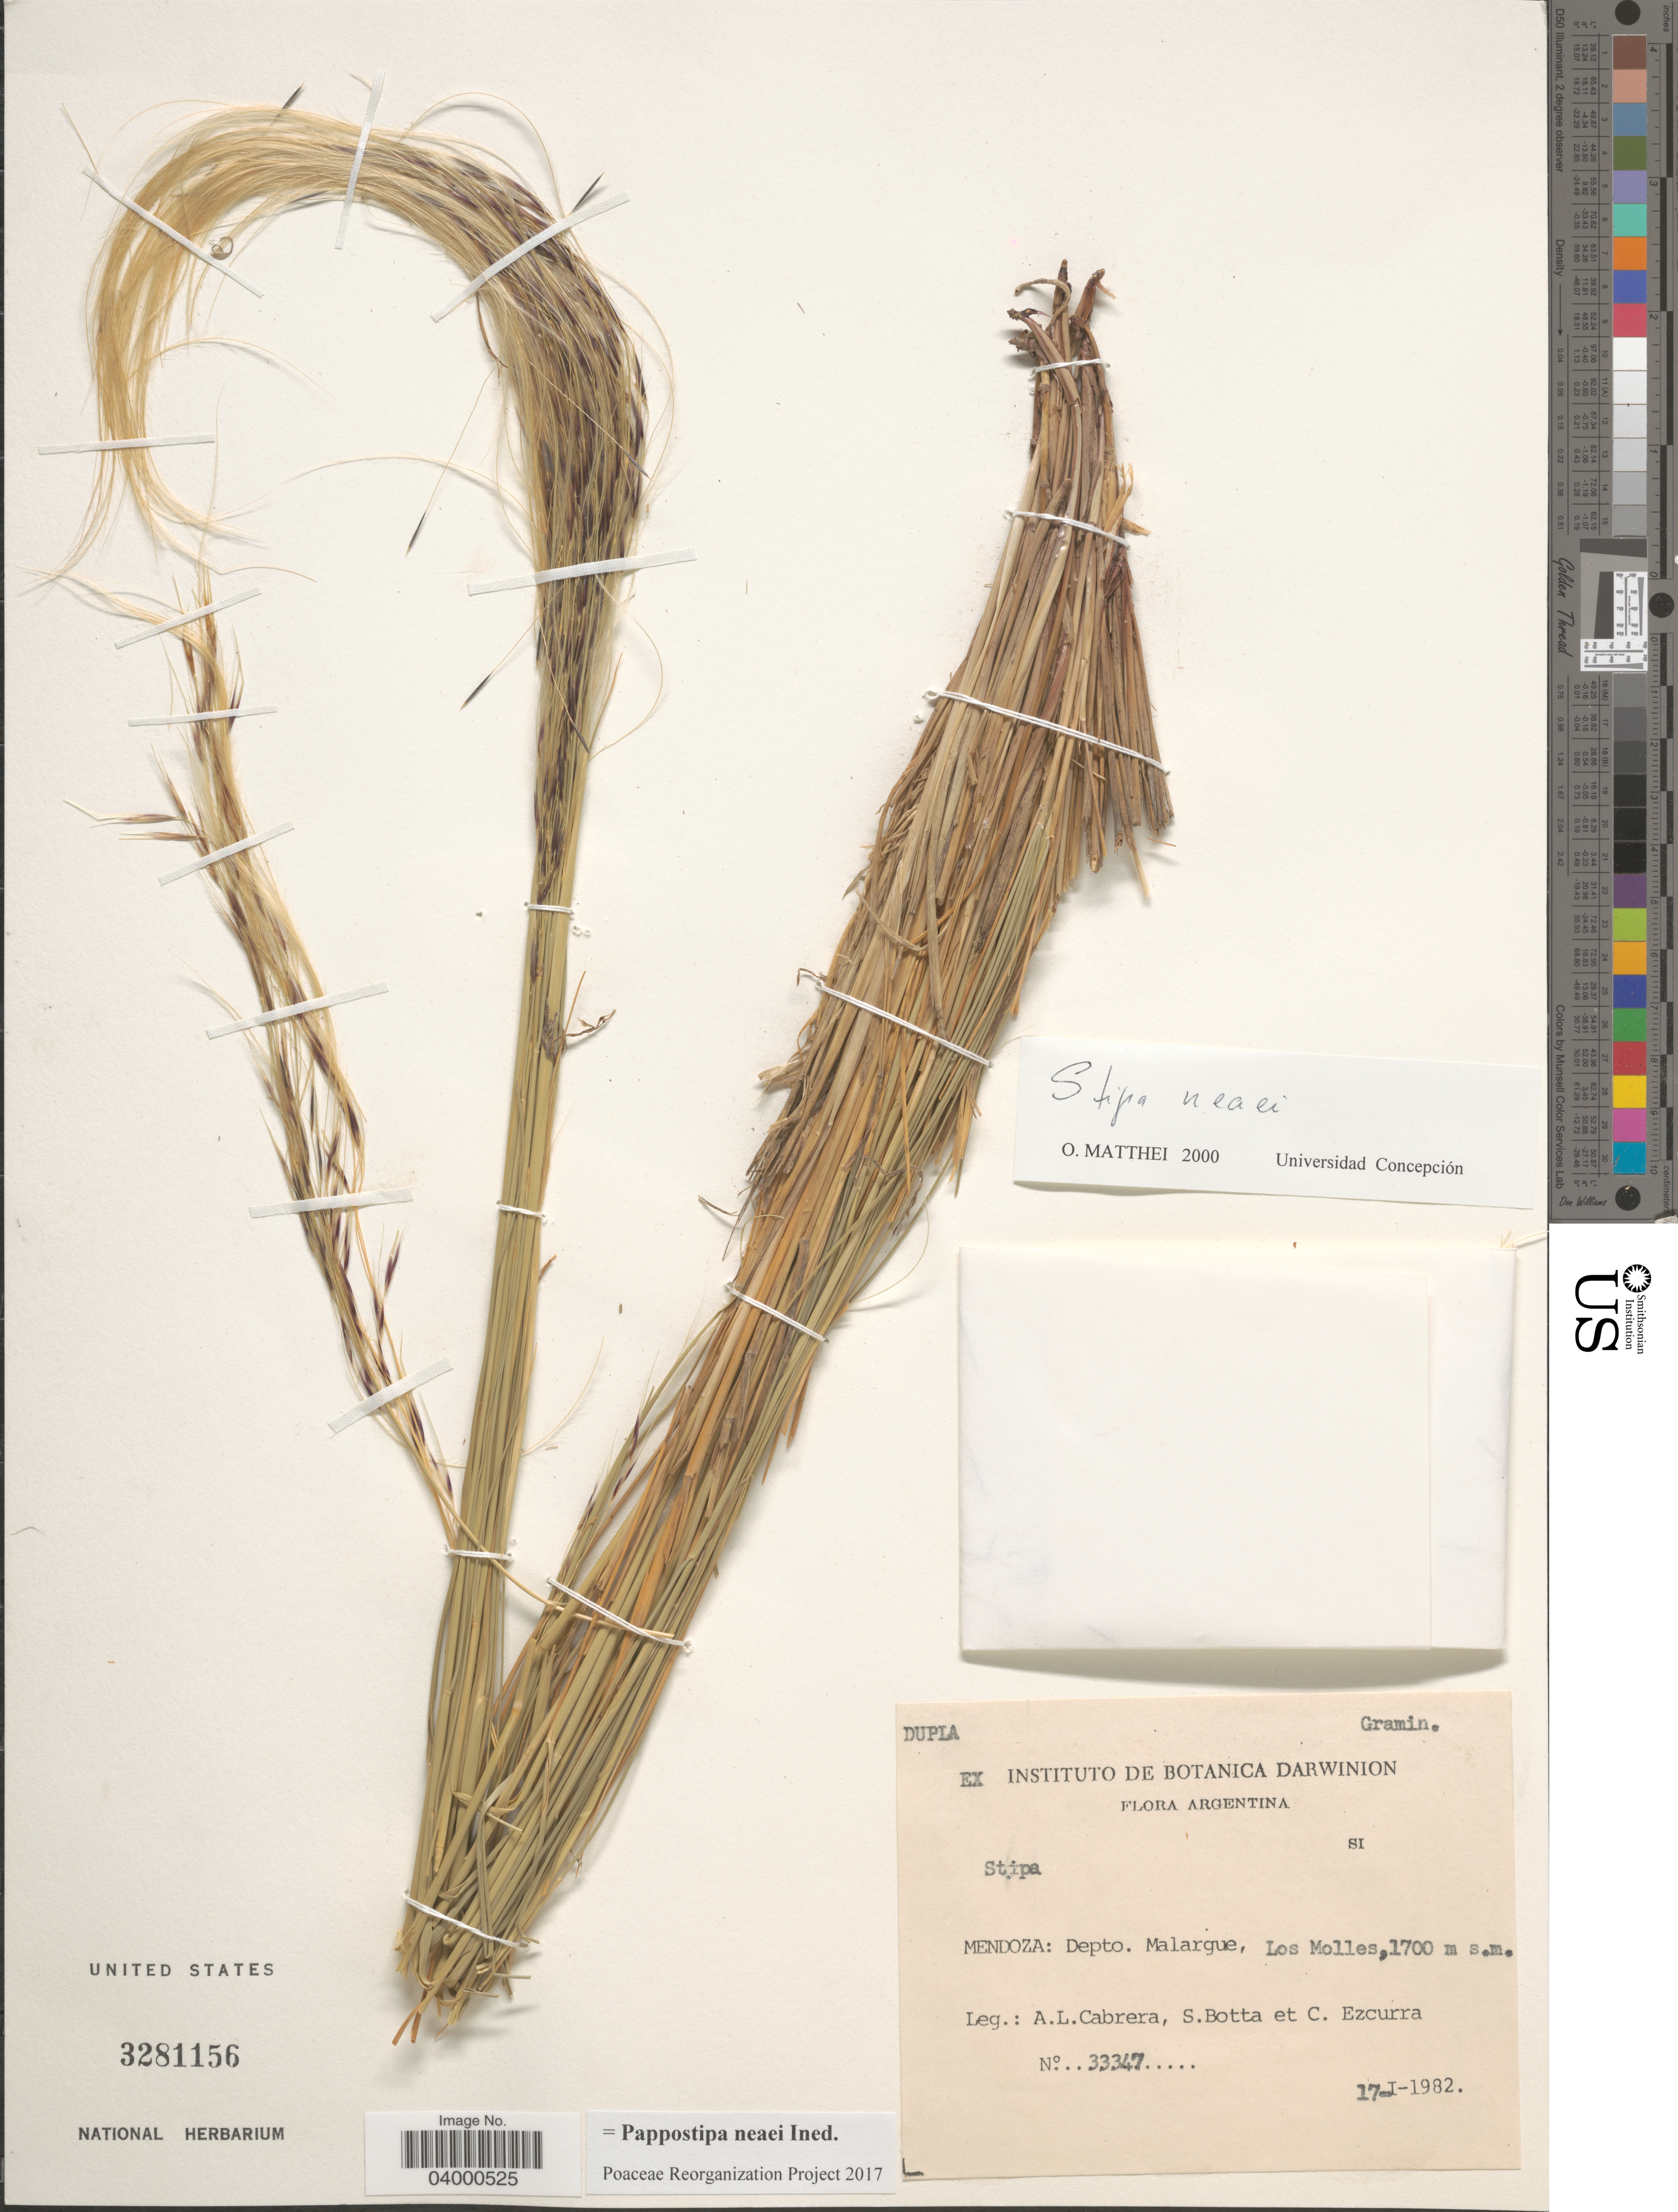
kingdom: Plantae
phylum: Tracheophyta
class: Liliopsida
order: Poales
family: Poaceae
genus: Pappostipa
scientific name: Pappostipa neaei ined.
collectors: A. L. Cabrera, S. Botta & C. Ezcurra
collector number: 33347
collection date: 1982-01-17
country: Argentina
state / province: Mendoza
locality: Depto. Malargue, Los Molles.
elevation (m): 1700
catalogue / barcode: US 3281156